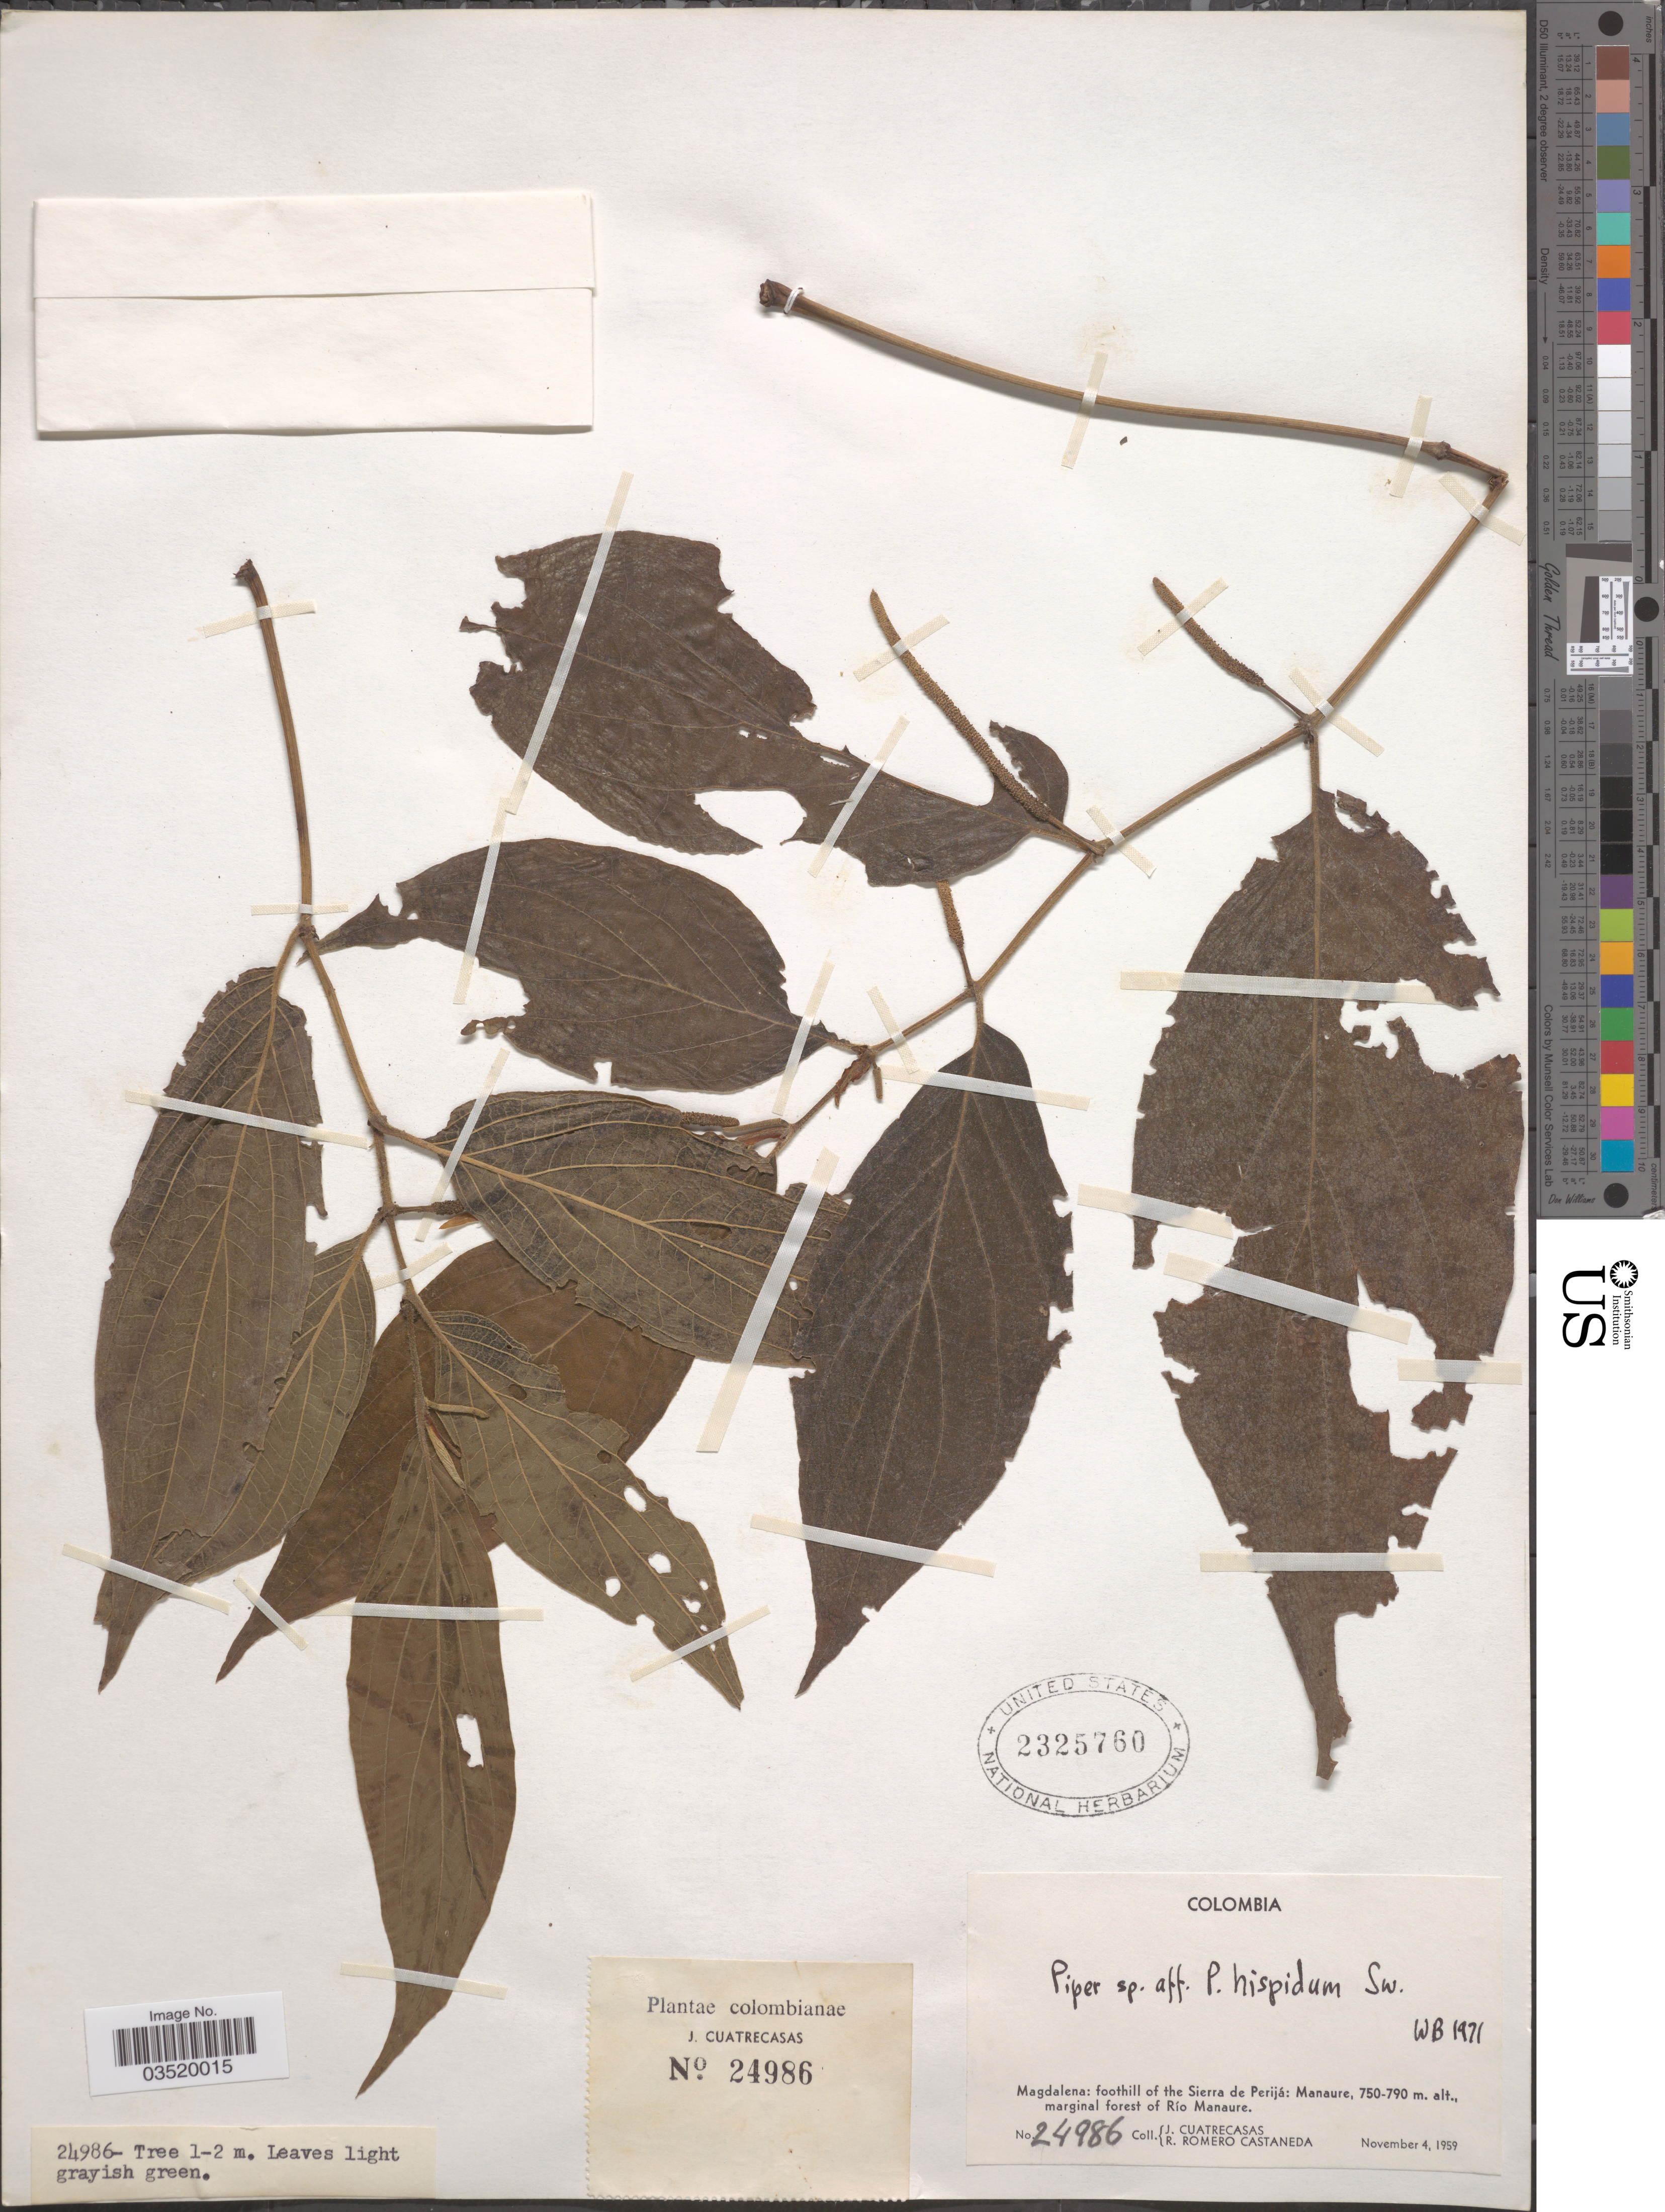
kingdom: Plantae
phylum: Tracheophyta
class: Magnoliopsida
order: Piperales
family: Piperaceae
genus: Piper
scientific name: Piper hispidum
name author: Sw.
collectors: J. Cuatrecasas & R. Romero Castañeda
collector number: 24986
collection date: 1959-11-04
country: Colombia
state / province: Magdalena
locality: Foothill of the Sierra de Perijá: Manaure, marginal forest of Río Manaure.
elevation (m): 750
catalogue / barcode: US 2325760